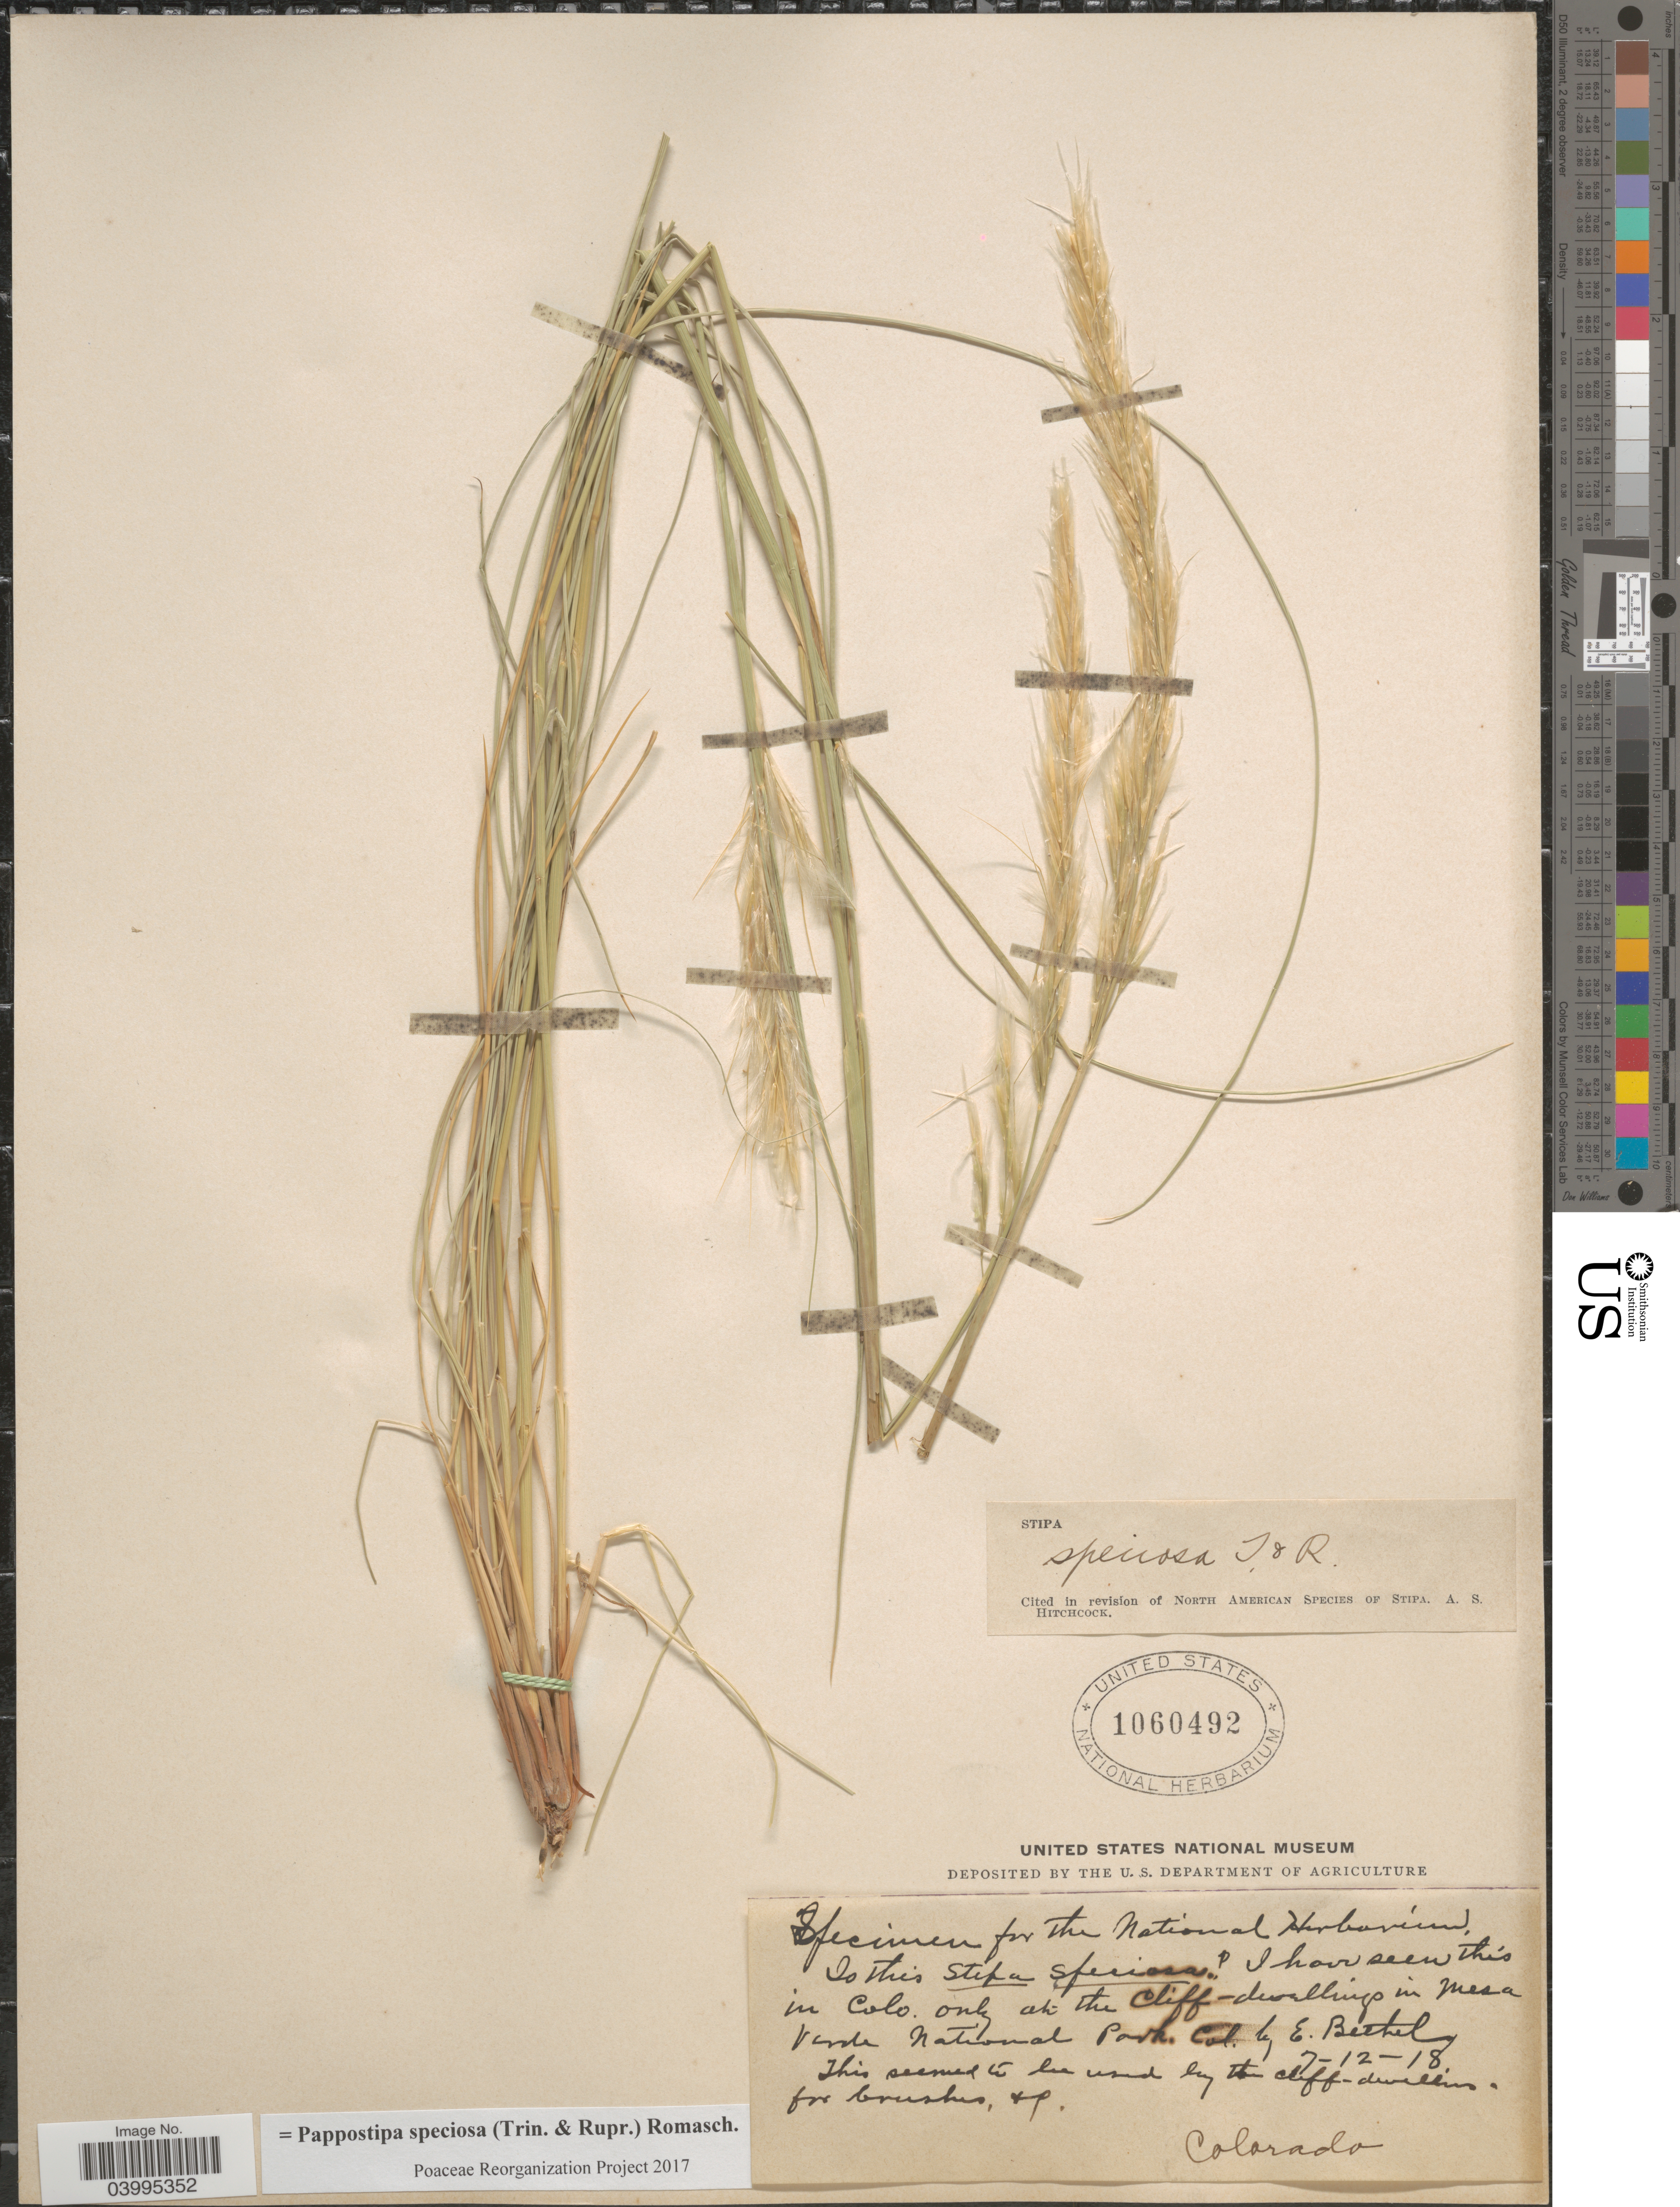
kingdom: Plantae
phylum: Tracheophyta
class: Liliopsida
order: Poales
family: Poaceae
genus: Pappostipa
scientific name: Pappostipa speciosa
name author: (Trin. & Rupr.) Romasch.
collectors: E. Bethel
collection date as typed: Transcribed d/m/y: 12/7/18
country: United States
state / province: Colorado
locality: At the cliff-dwellings in Mesa Verda National Park.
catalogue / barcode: US 1060492